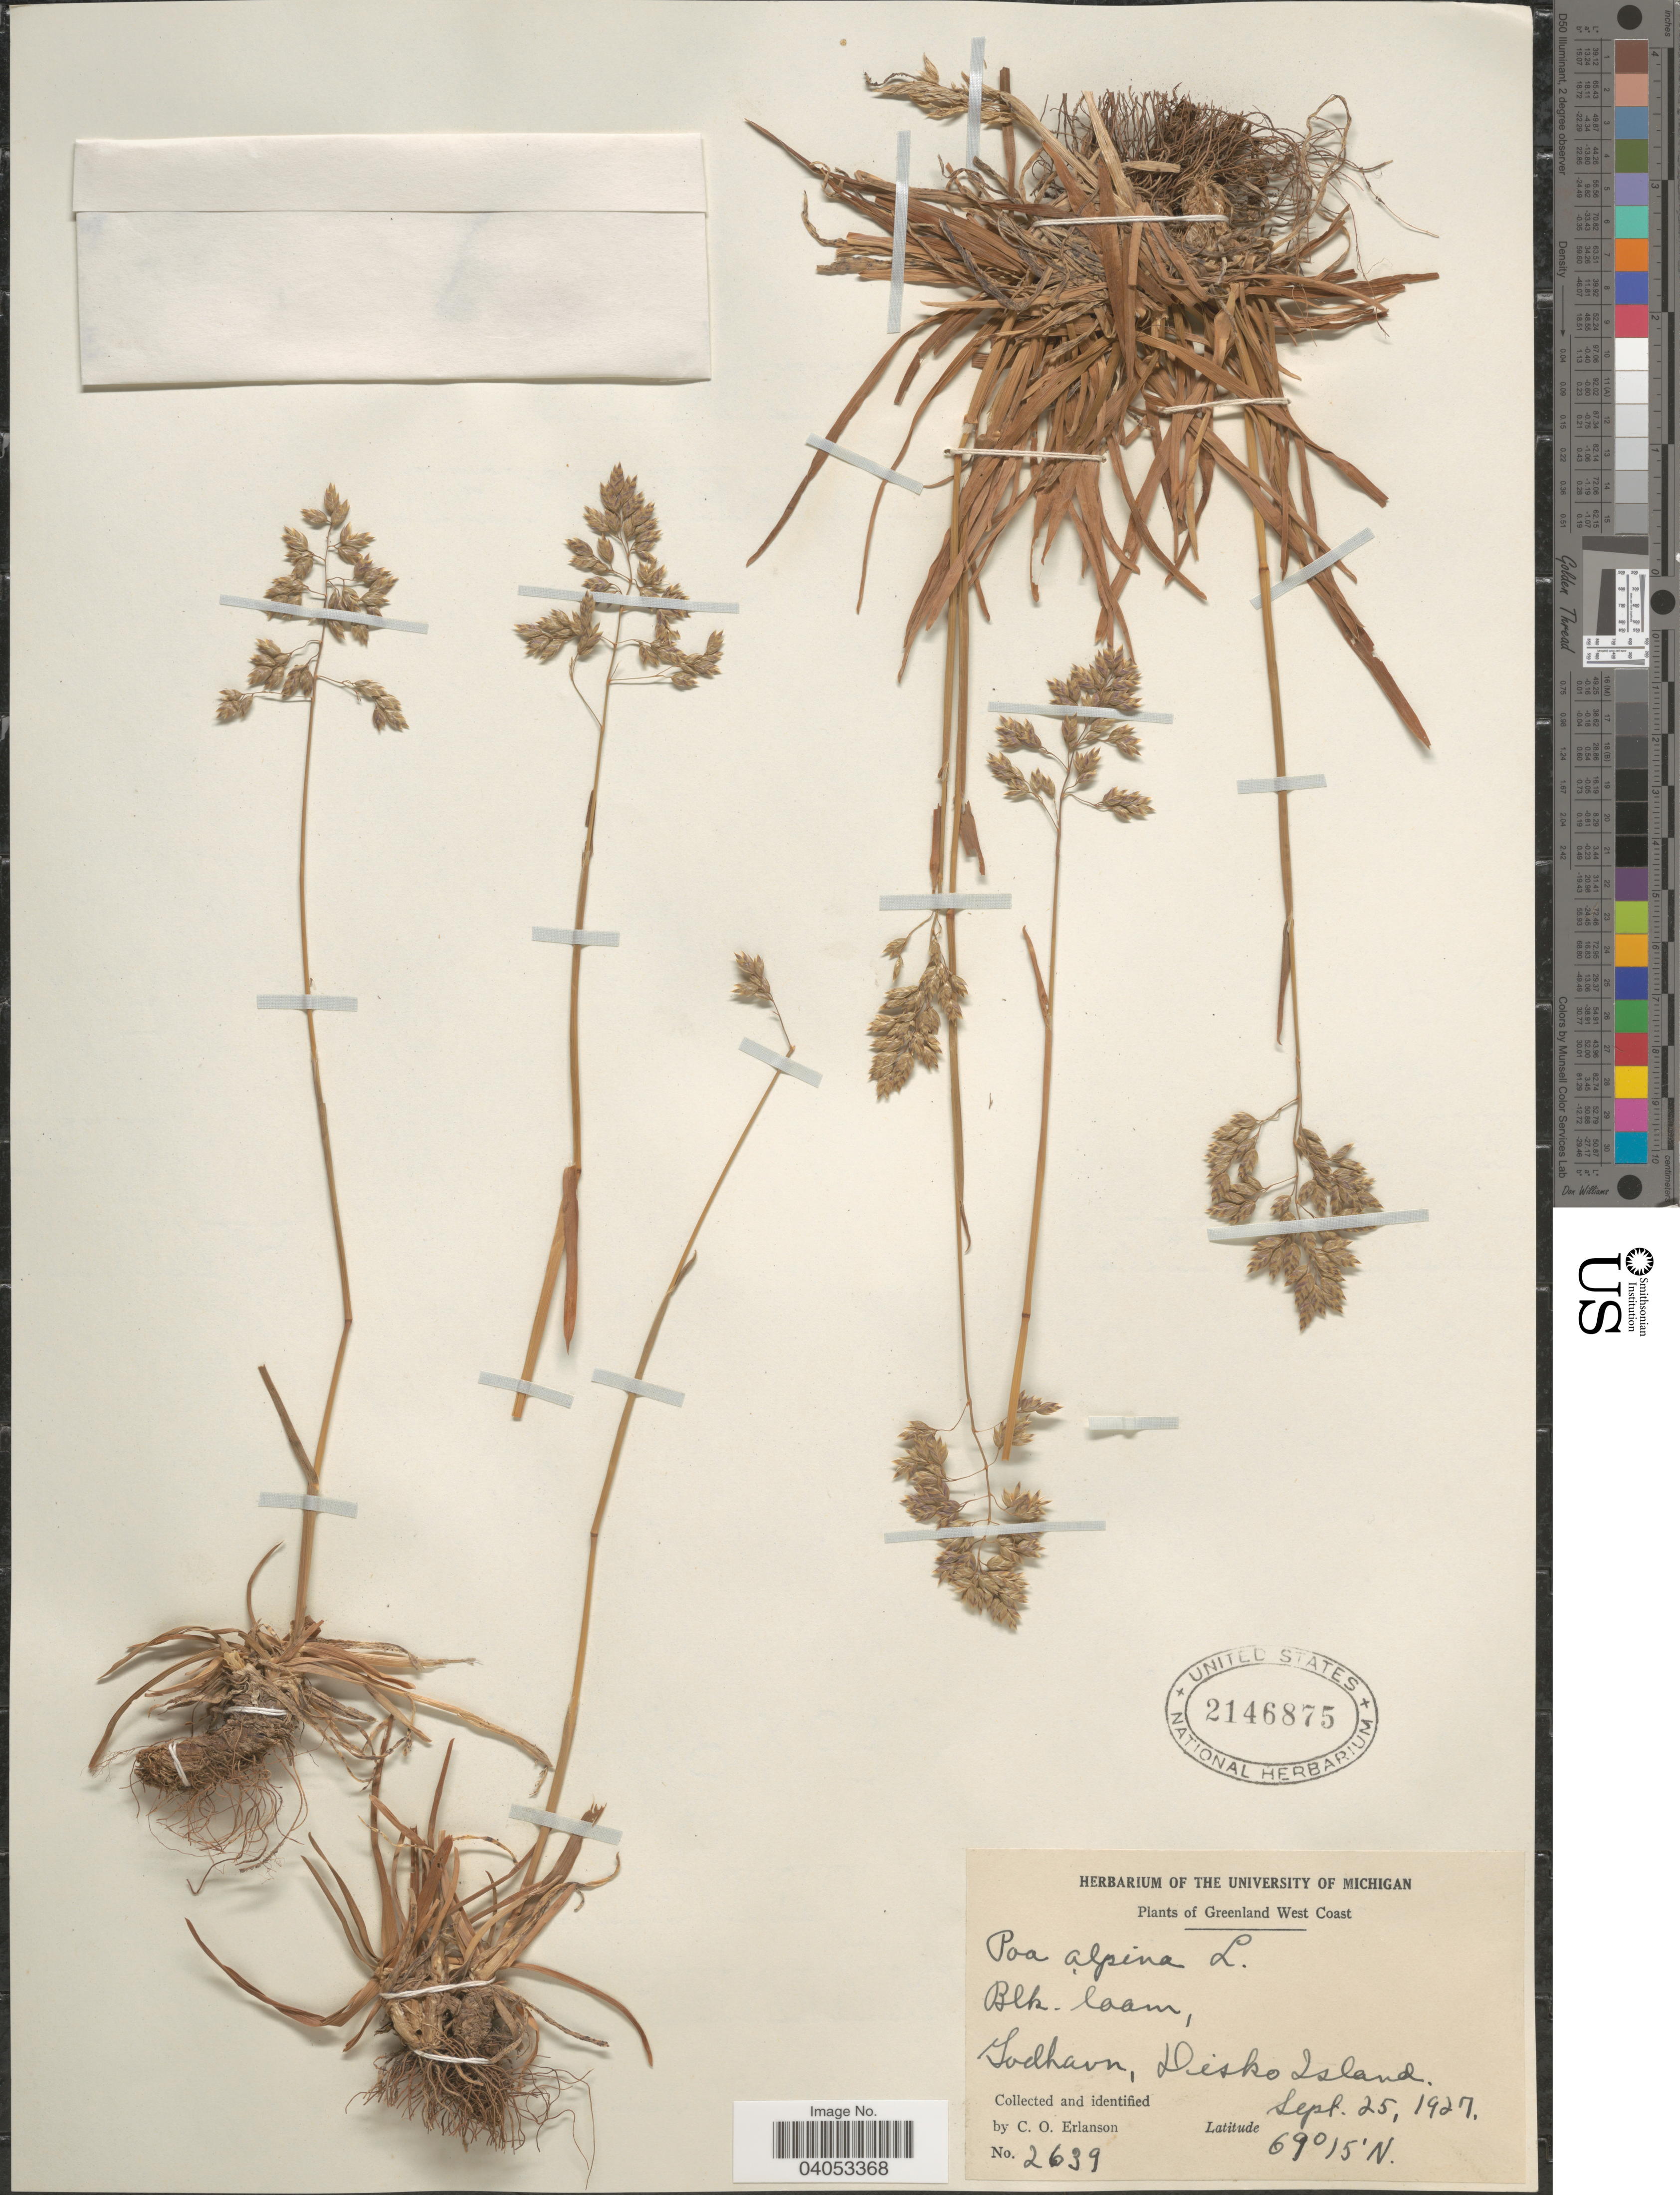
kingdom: Plantae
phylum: Tracheophyta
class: Liliopsida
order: Poales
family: Poaceae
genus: Poa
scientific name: Poa alpina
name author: L.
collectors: C. O. Erlanson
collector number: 2639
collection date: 1927-09-25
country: Greenland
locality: Greenland West Coast. Godhavn, Disko Island.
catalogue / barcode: US 2146875